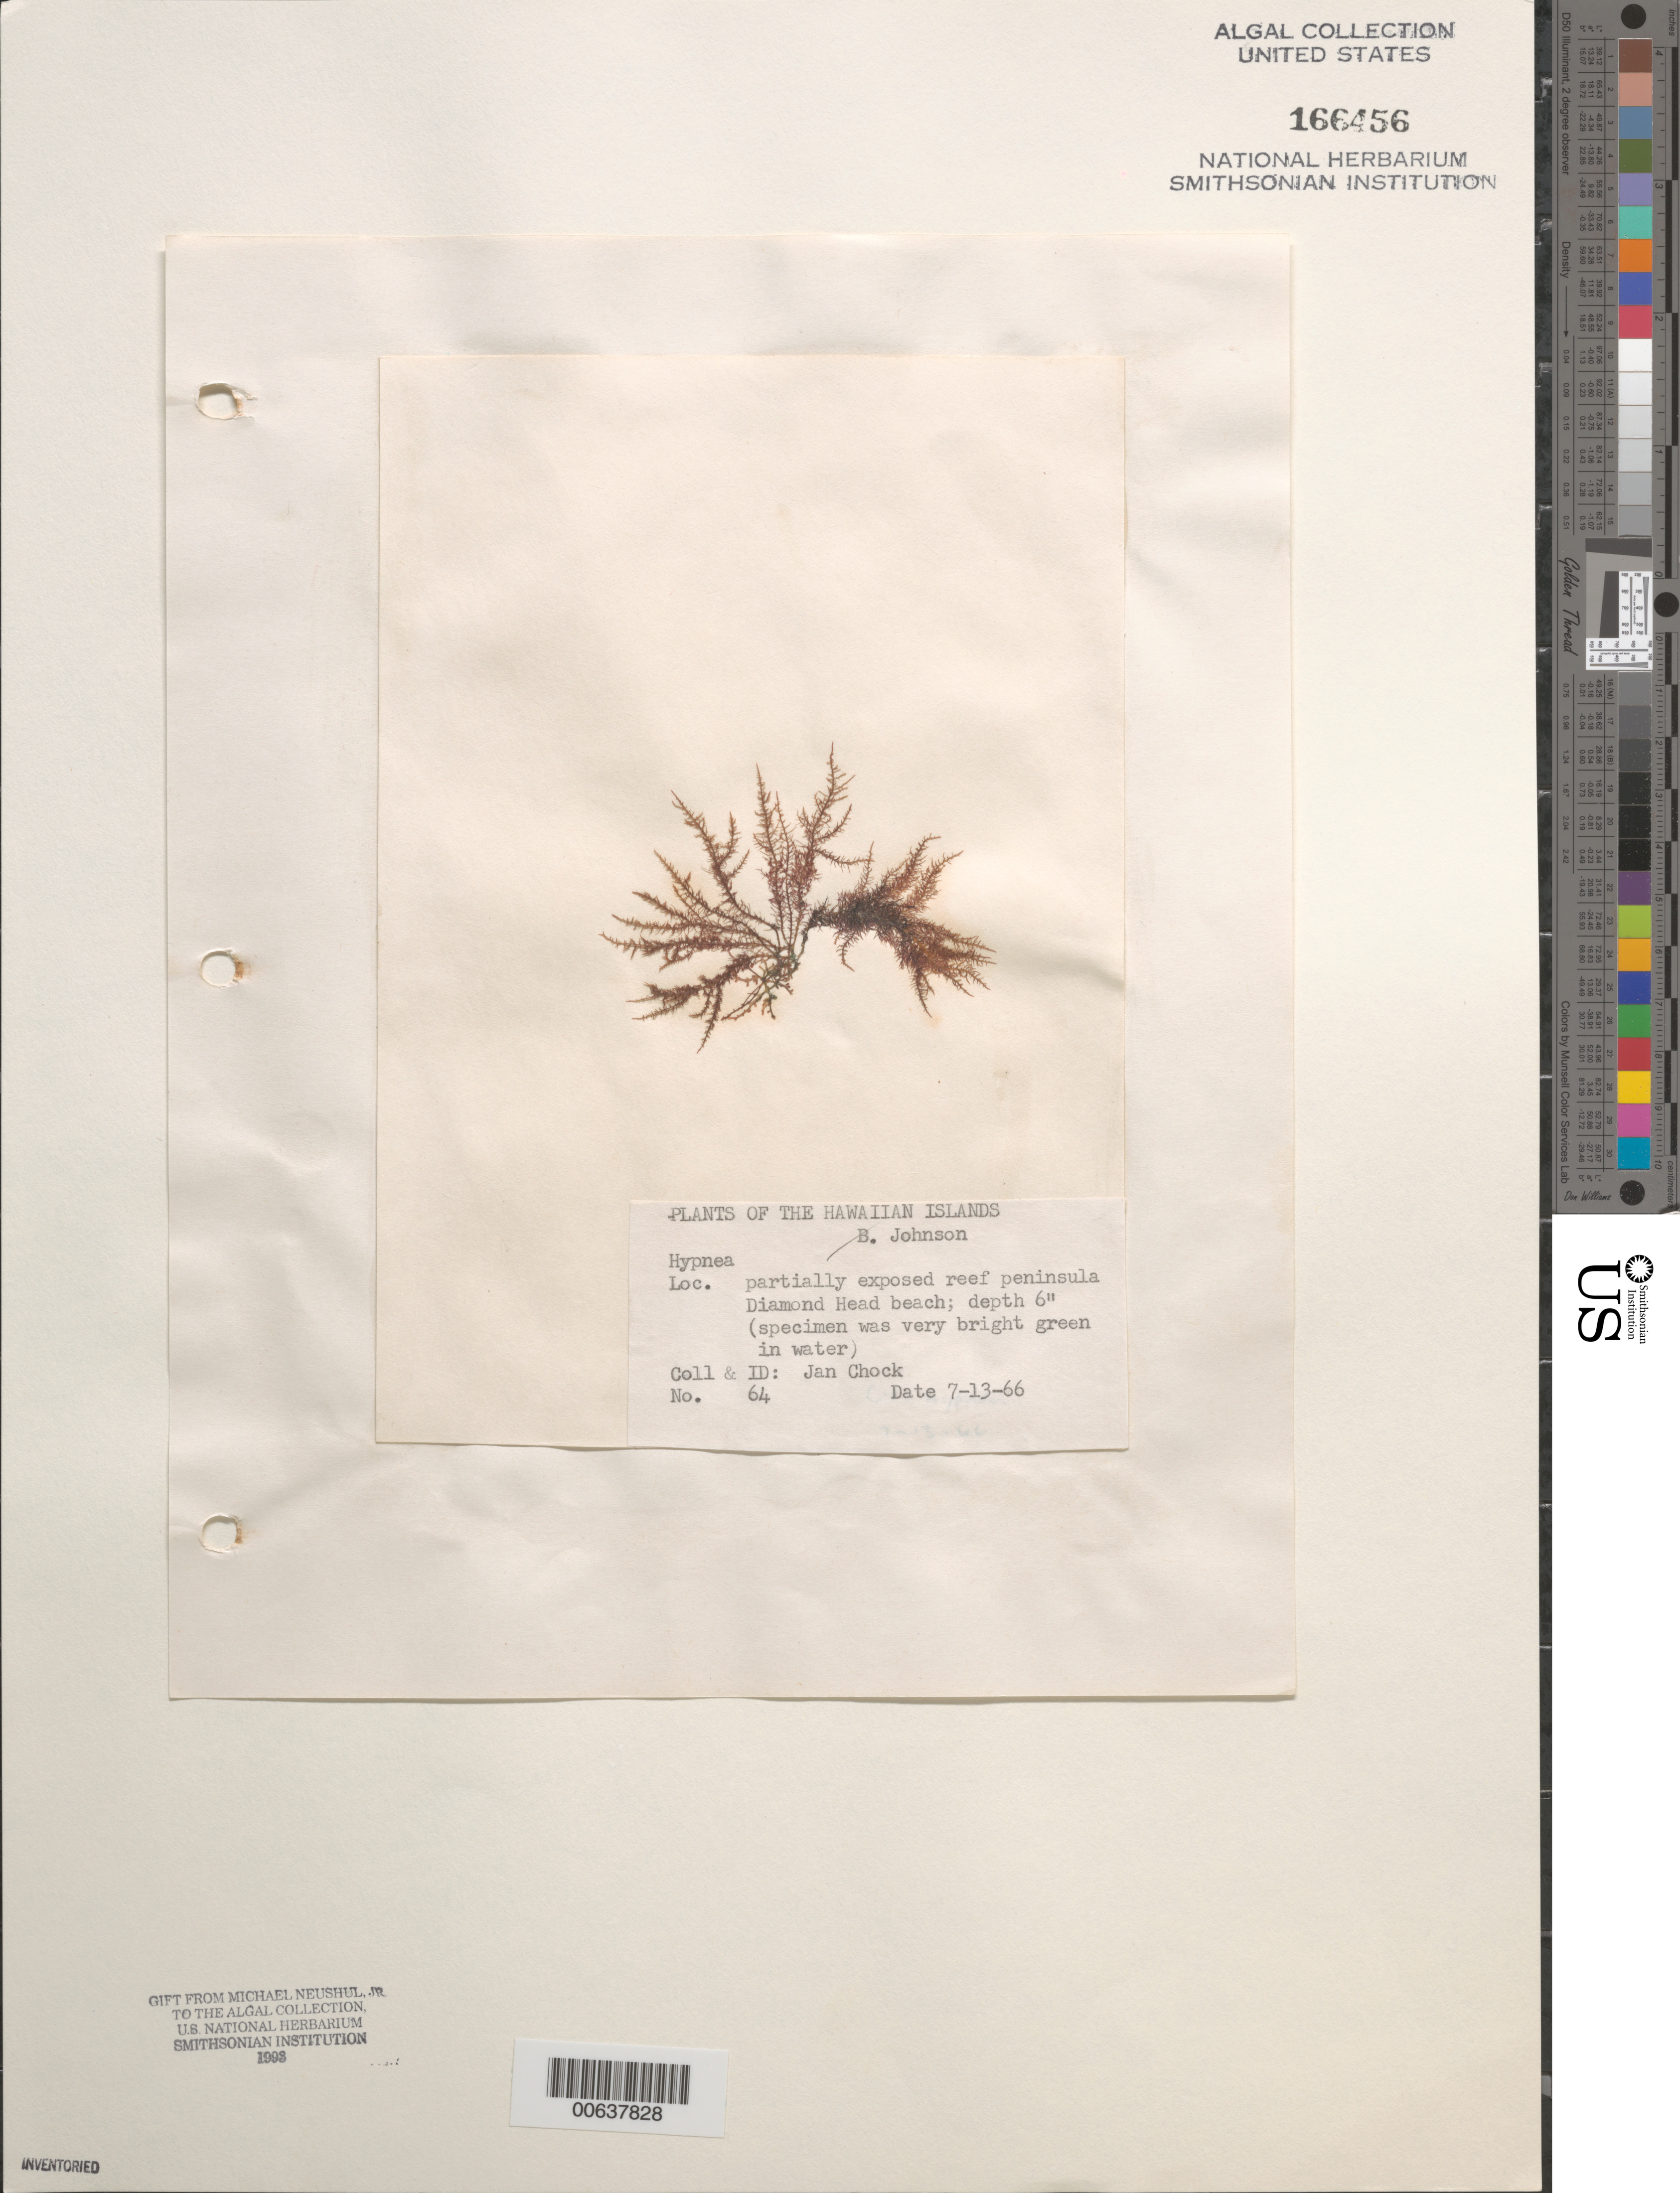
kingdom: Plantae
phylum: Rhodophyta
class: Florideophyceae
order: Gigartinales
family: Cystocloniaceae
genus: Hypnea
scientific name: Hypnea sp.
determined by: Chock, Jan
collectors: J. Chock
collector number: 64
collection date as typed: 13 Jul 1966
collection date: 1966-07-13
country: United States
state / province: Hawaii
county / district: Honolulu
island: Oahu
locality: Diamond Head Beach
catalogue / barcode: US 166456